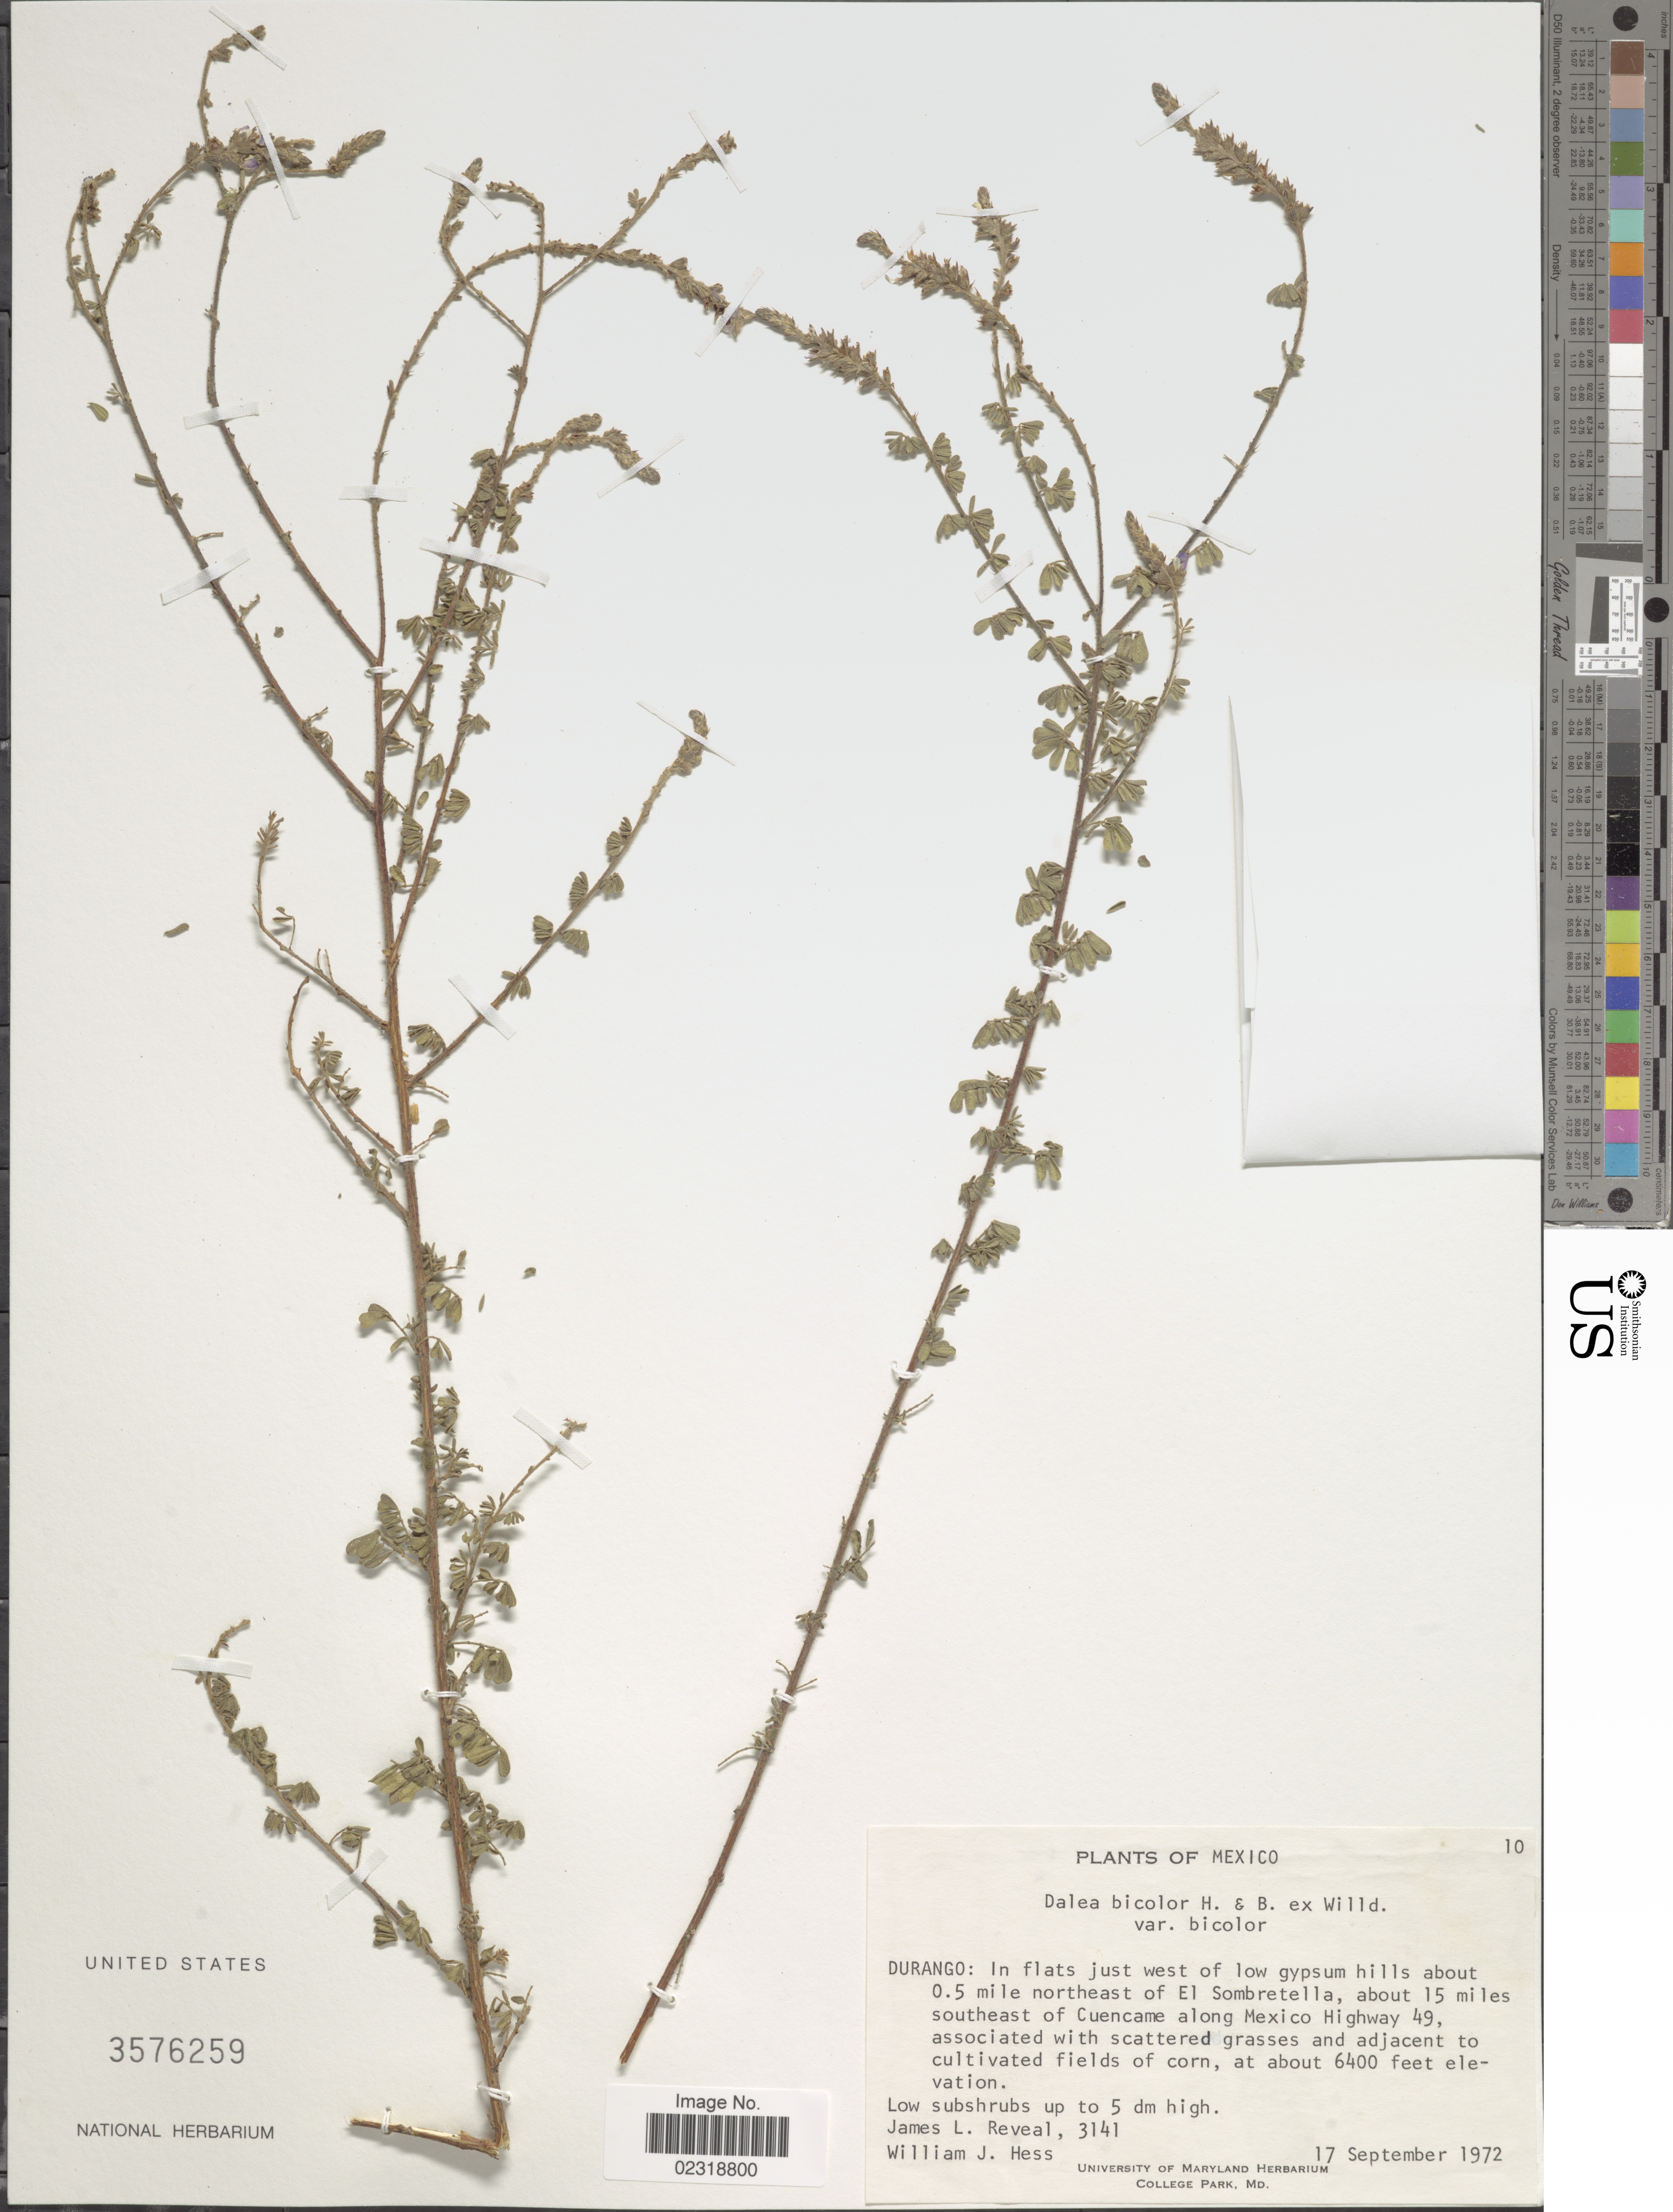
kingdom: Plantae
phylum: Tracheophyta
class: Magnoliopsida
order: Fabales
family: Fabaceae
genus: Dalea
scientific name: Dalea bicolor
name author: Humb. & Bonpl. ex Willd.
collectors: J. L. Reveal & W. Hess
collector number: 3141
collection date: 1972-09-17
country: Mexico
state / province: Durango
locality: In flats just west of low gypsum hills about 0.5 mile northeast of El Sombretella, about 15 miles southeast of Cuencame along Mexico Highway 49, adjacent to cultivated fields of corn.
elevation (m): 1951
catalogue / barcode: US 3576259